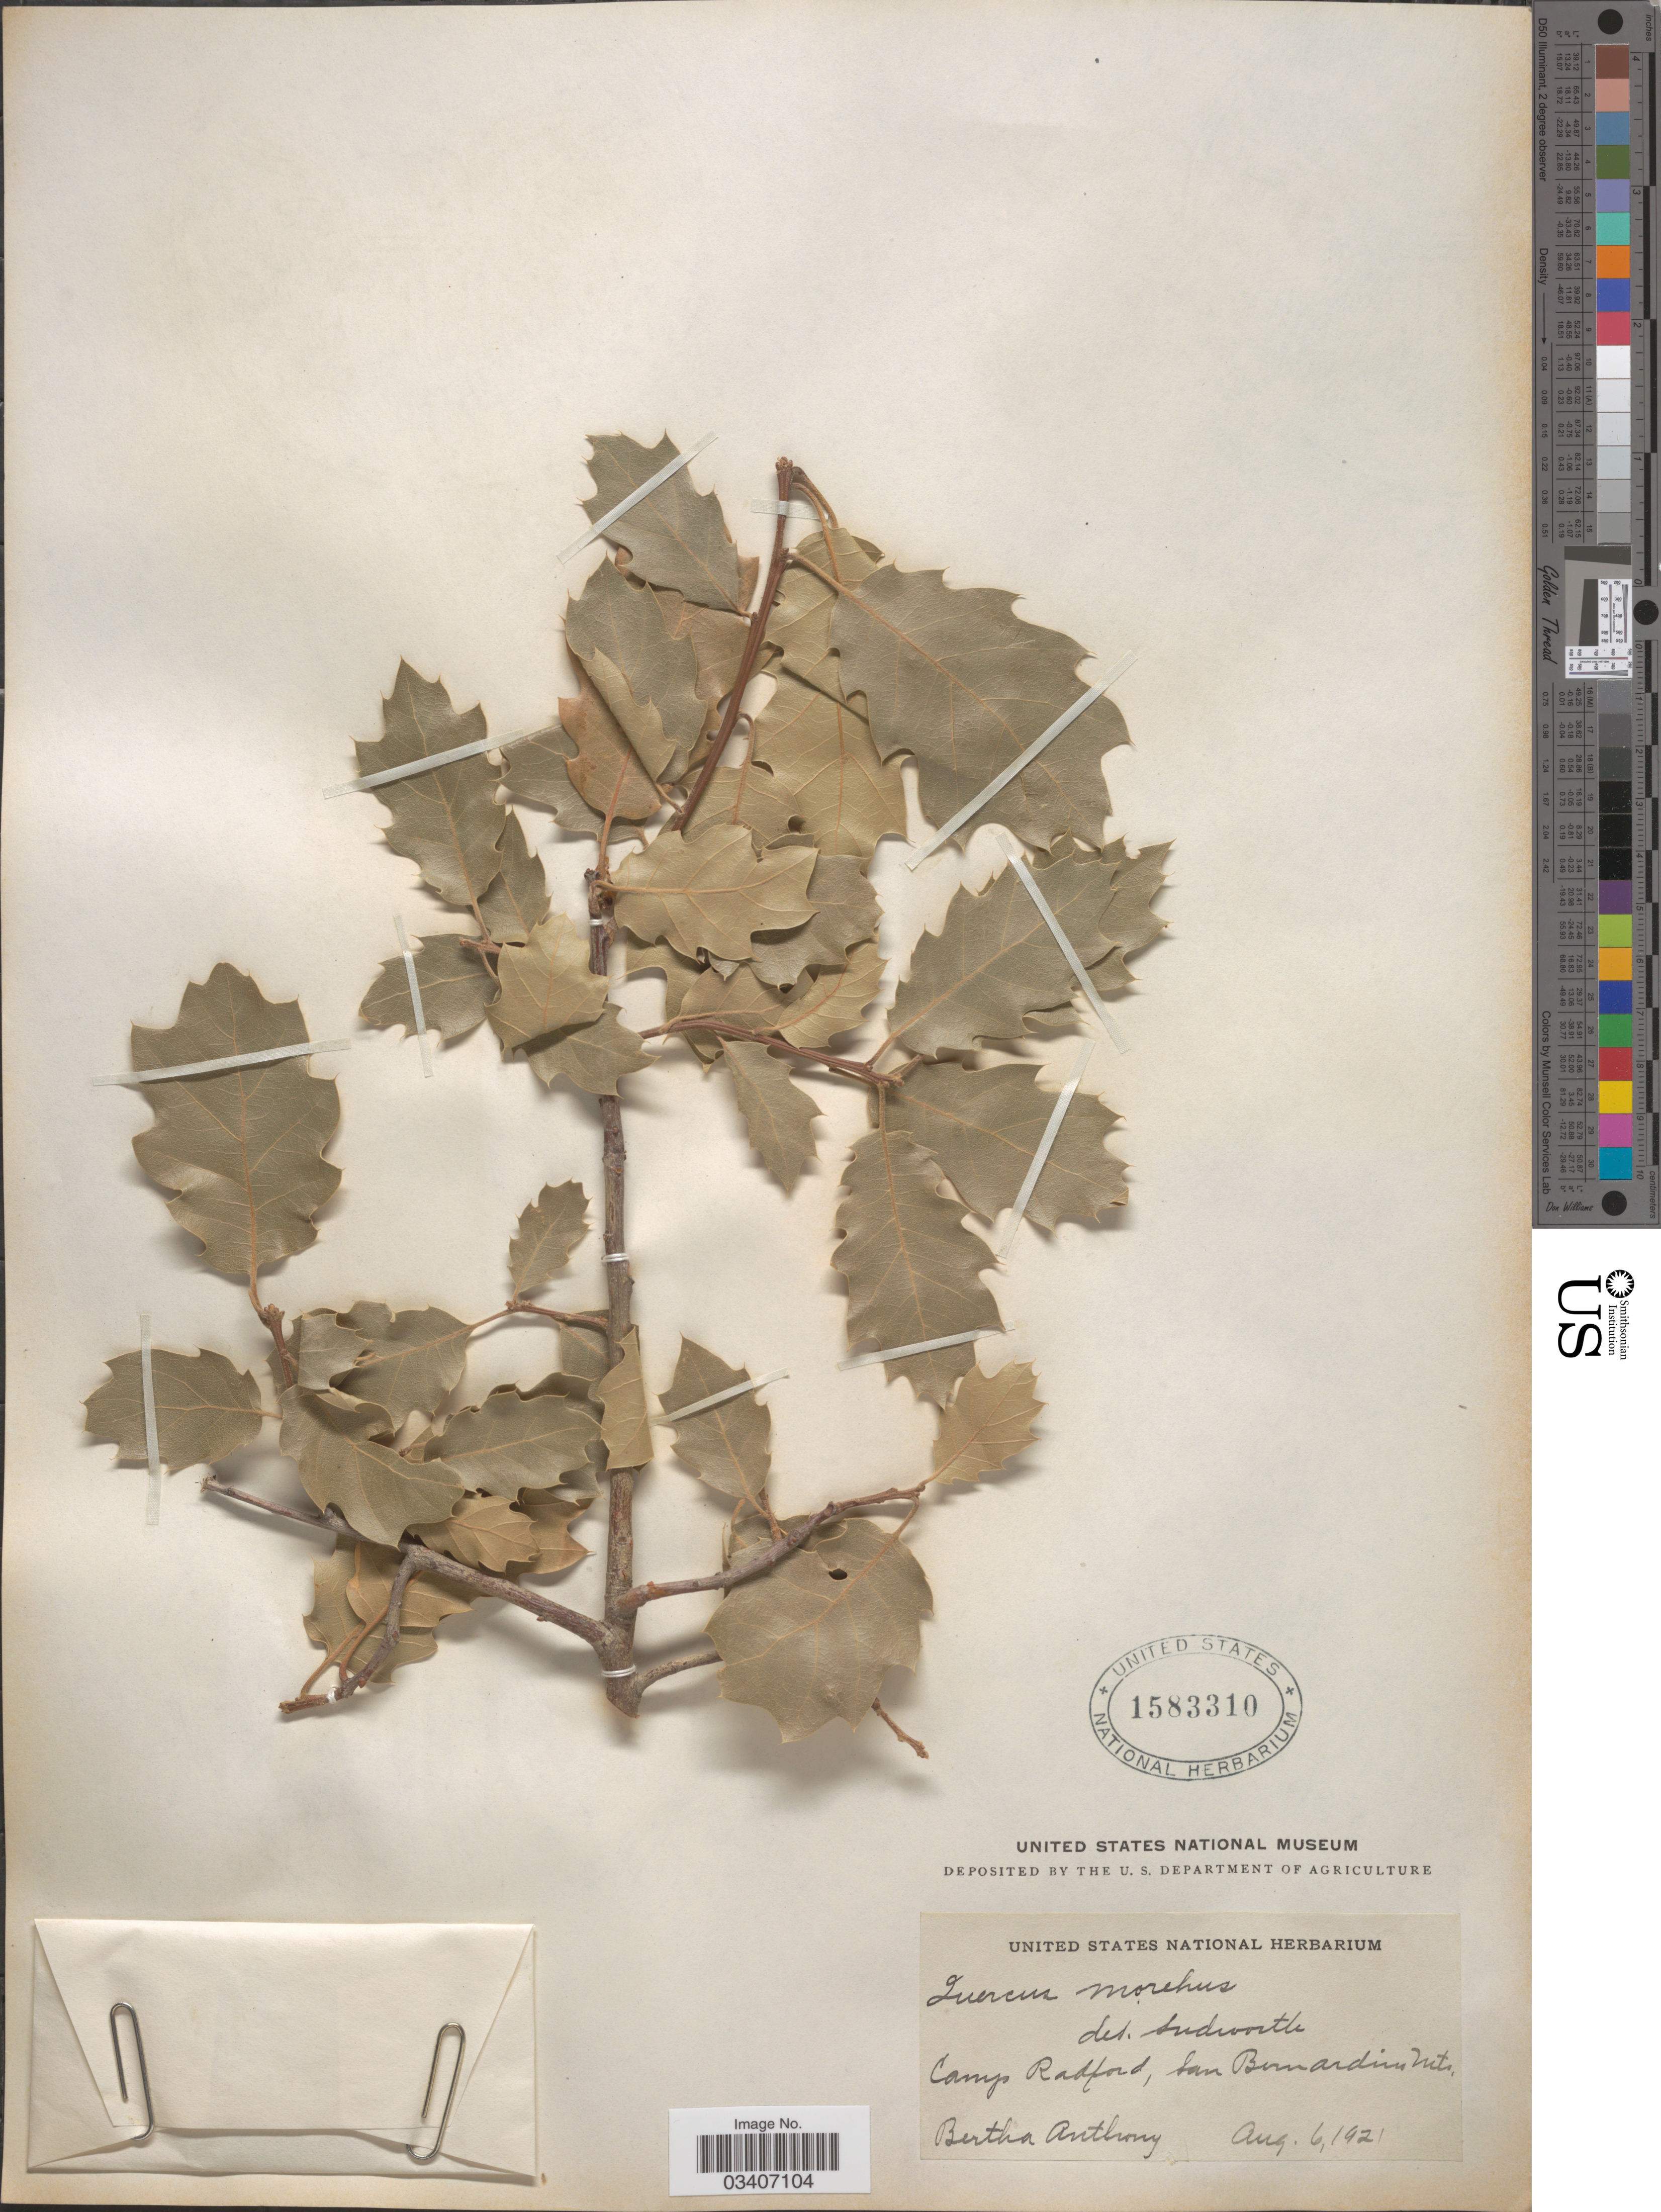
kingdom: Plantae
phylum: Tracheophyta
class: Magnoliopsida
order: Fagales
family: Fagaceae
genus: Quercus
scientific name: Quercus x moreha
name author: Kellogg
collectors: B. Anthony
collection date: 1921-08-06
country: United States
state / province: California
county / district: San Bernardino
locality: Camp Radford, San Bernardino Mts.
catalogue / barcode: US 1583310